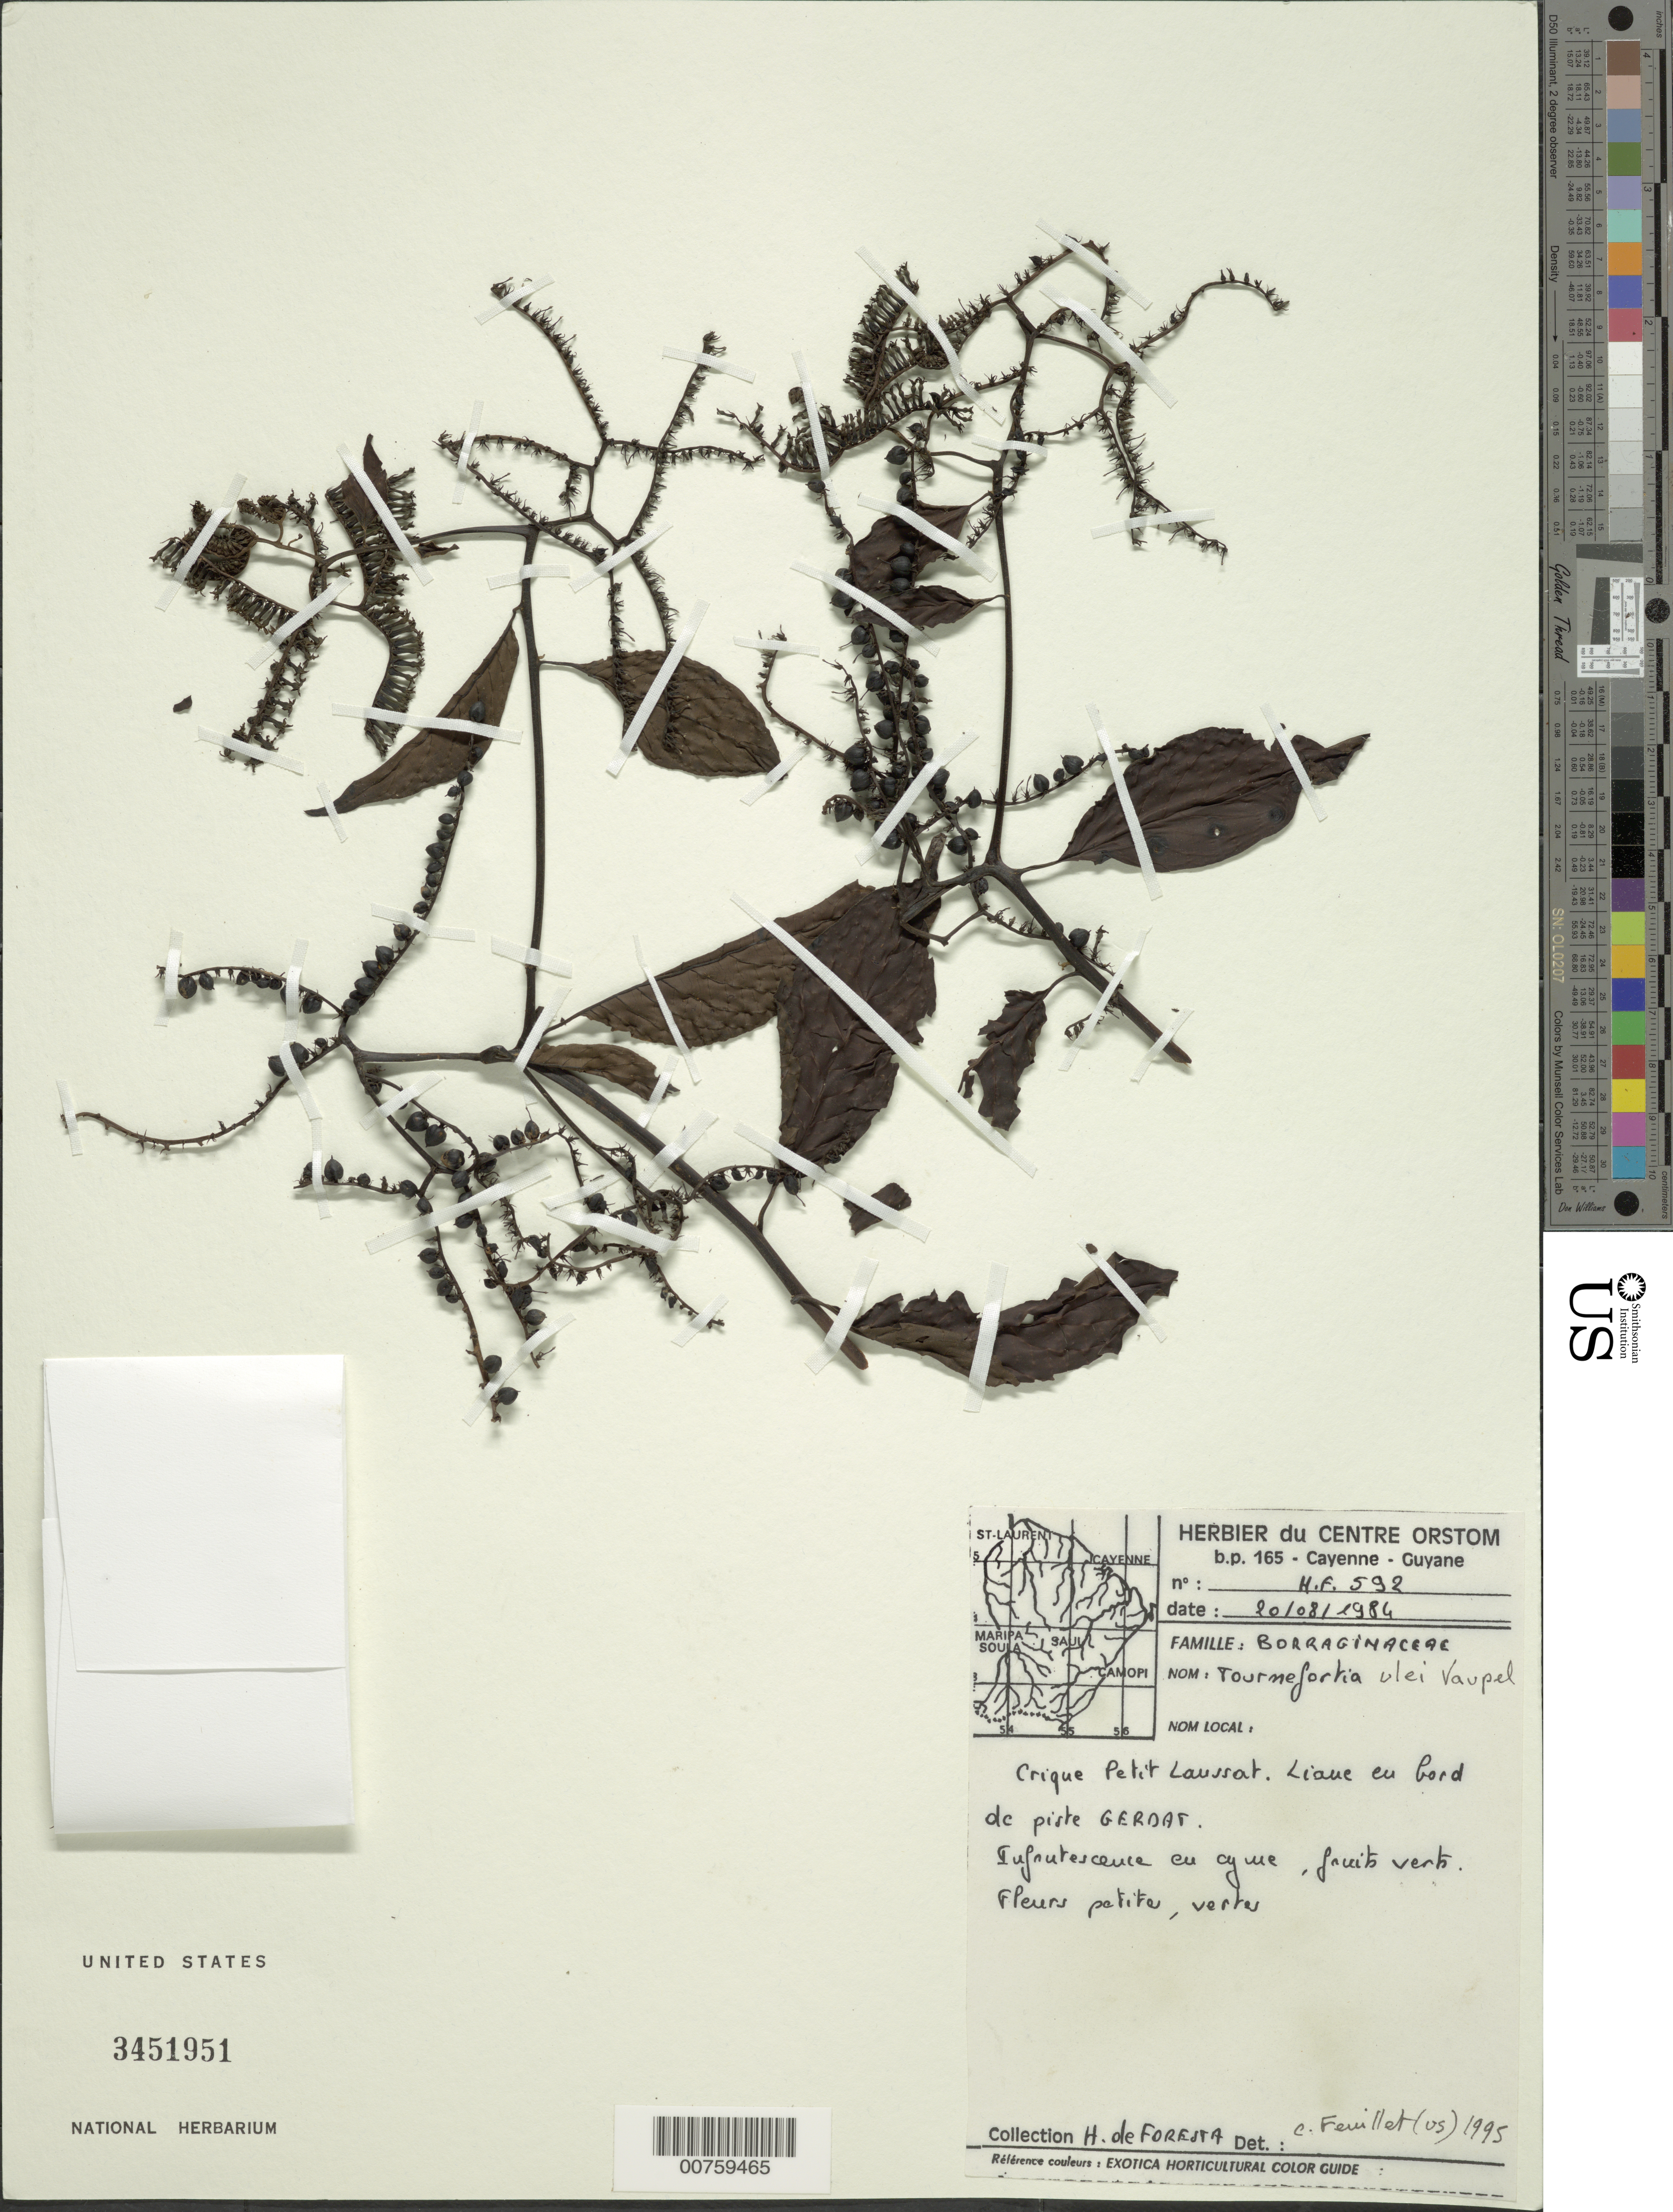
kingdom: Plantae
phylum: Tracheophyta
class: Magnoliopsida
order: Boraginales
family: Heliotropiaceae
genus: Tournefortia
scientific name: Tournefortia sp.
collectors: H. de Foresta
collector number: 592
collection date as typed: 20-Aug-84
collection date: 1984-08-20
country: French Guiana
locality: Crique Petit Laussat, bord de piste Geroat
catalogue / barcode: US 3451951